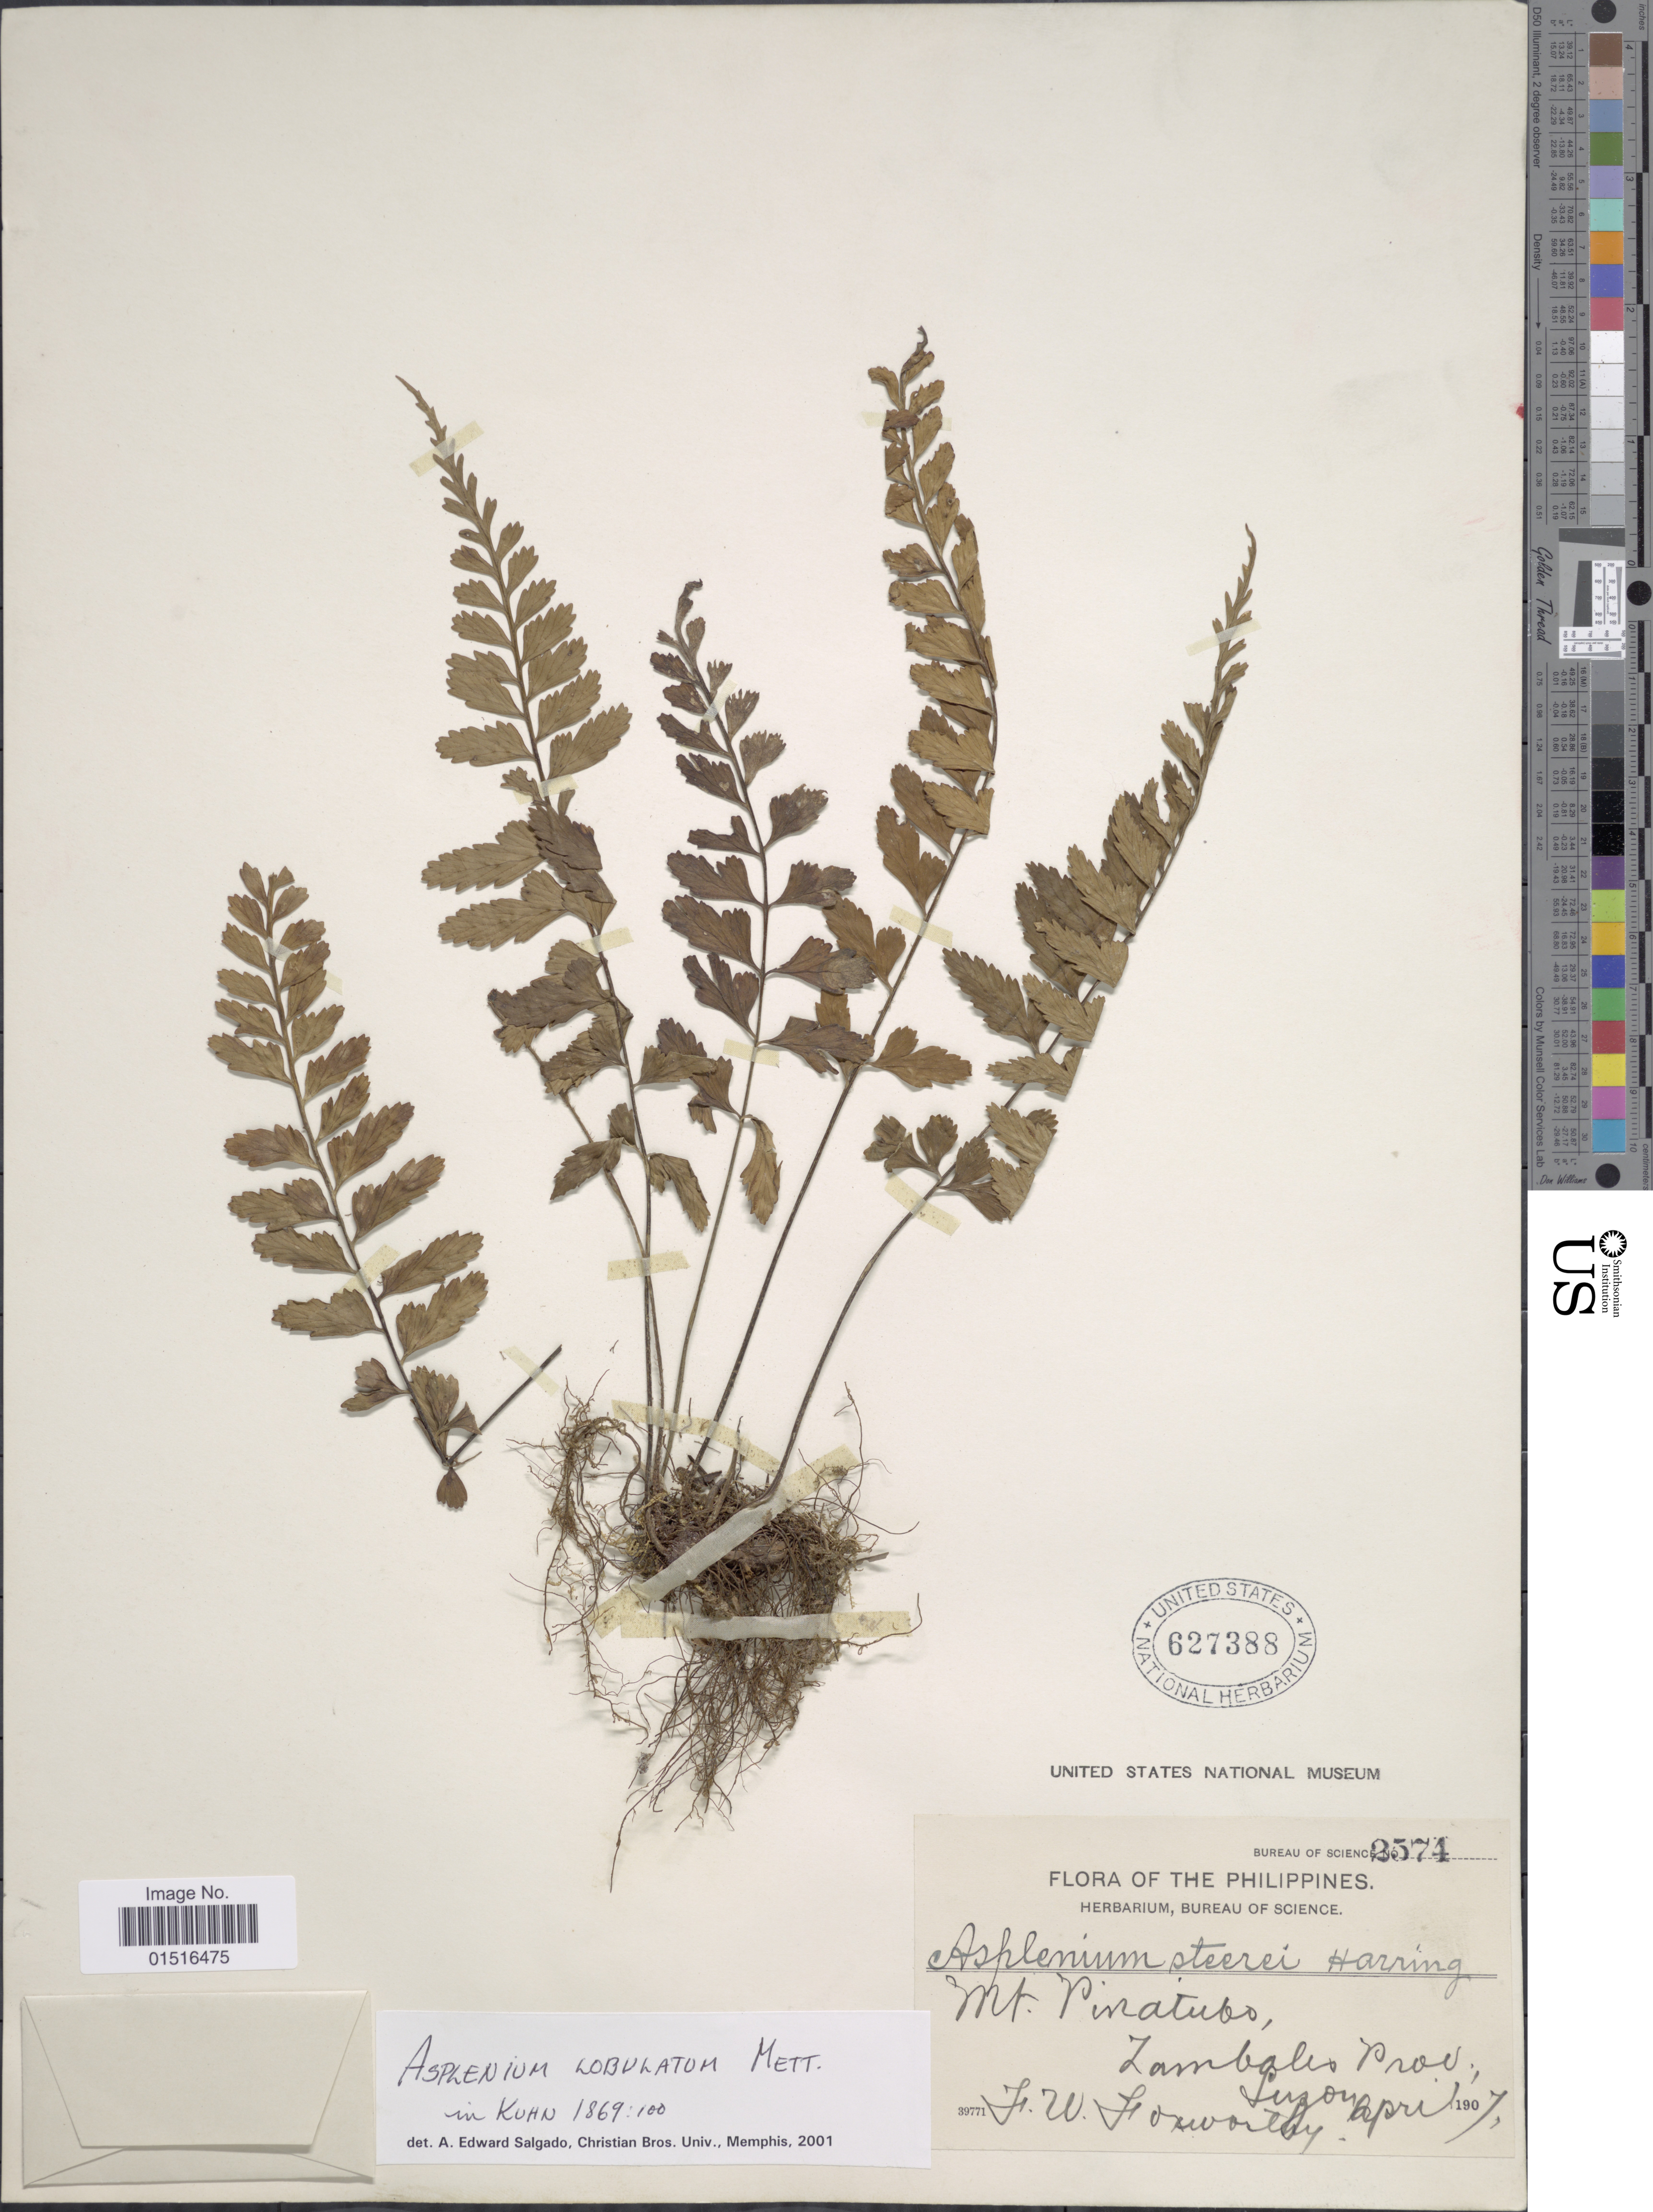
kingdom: Plantae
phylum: Tracheophyta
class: Polypodiopsida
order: Polypodiales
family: Aspleniaceae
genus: Asplenium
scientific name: Asplenium lobulatum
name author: Mett.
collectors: F. W. Foxworthy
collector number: Bureau of Science 2574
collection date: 1907-04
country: Philippines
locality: Mt. Pinatubo, Zambales Prov., Luzon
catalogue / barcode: US 627388